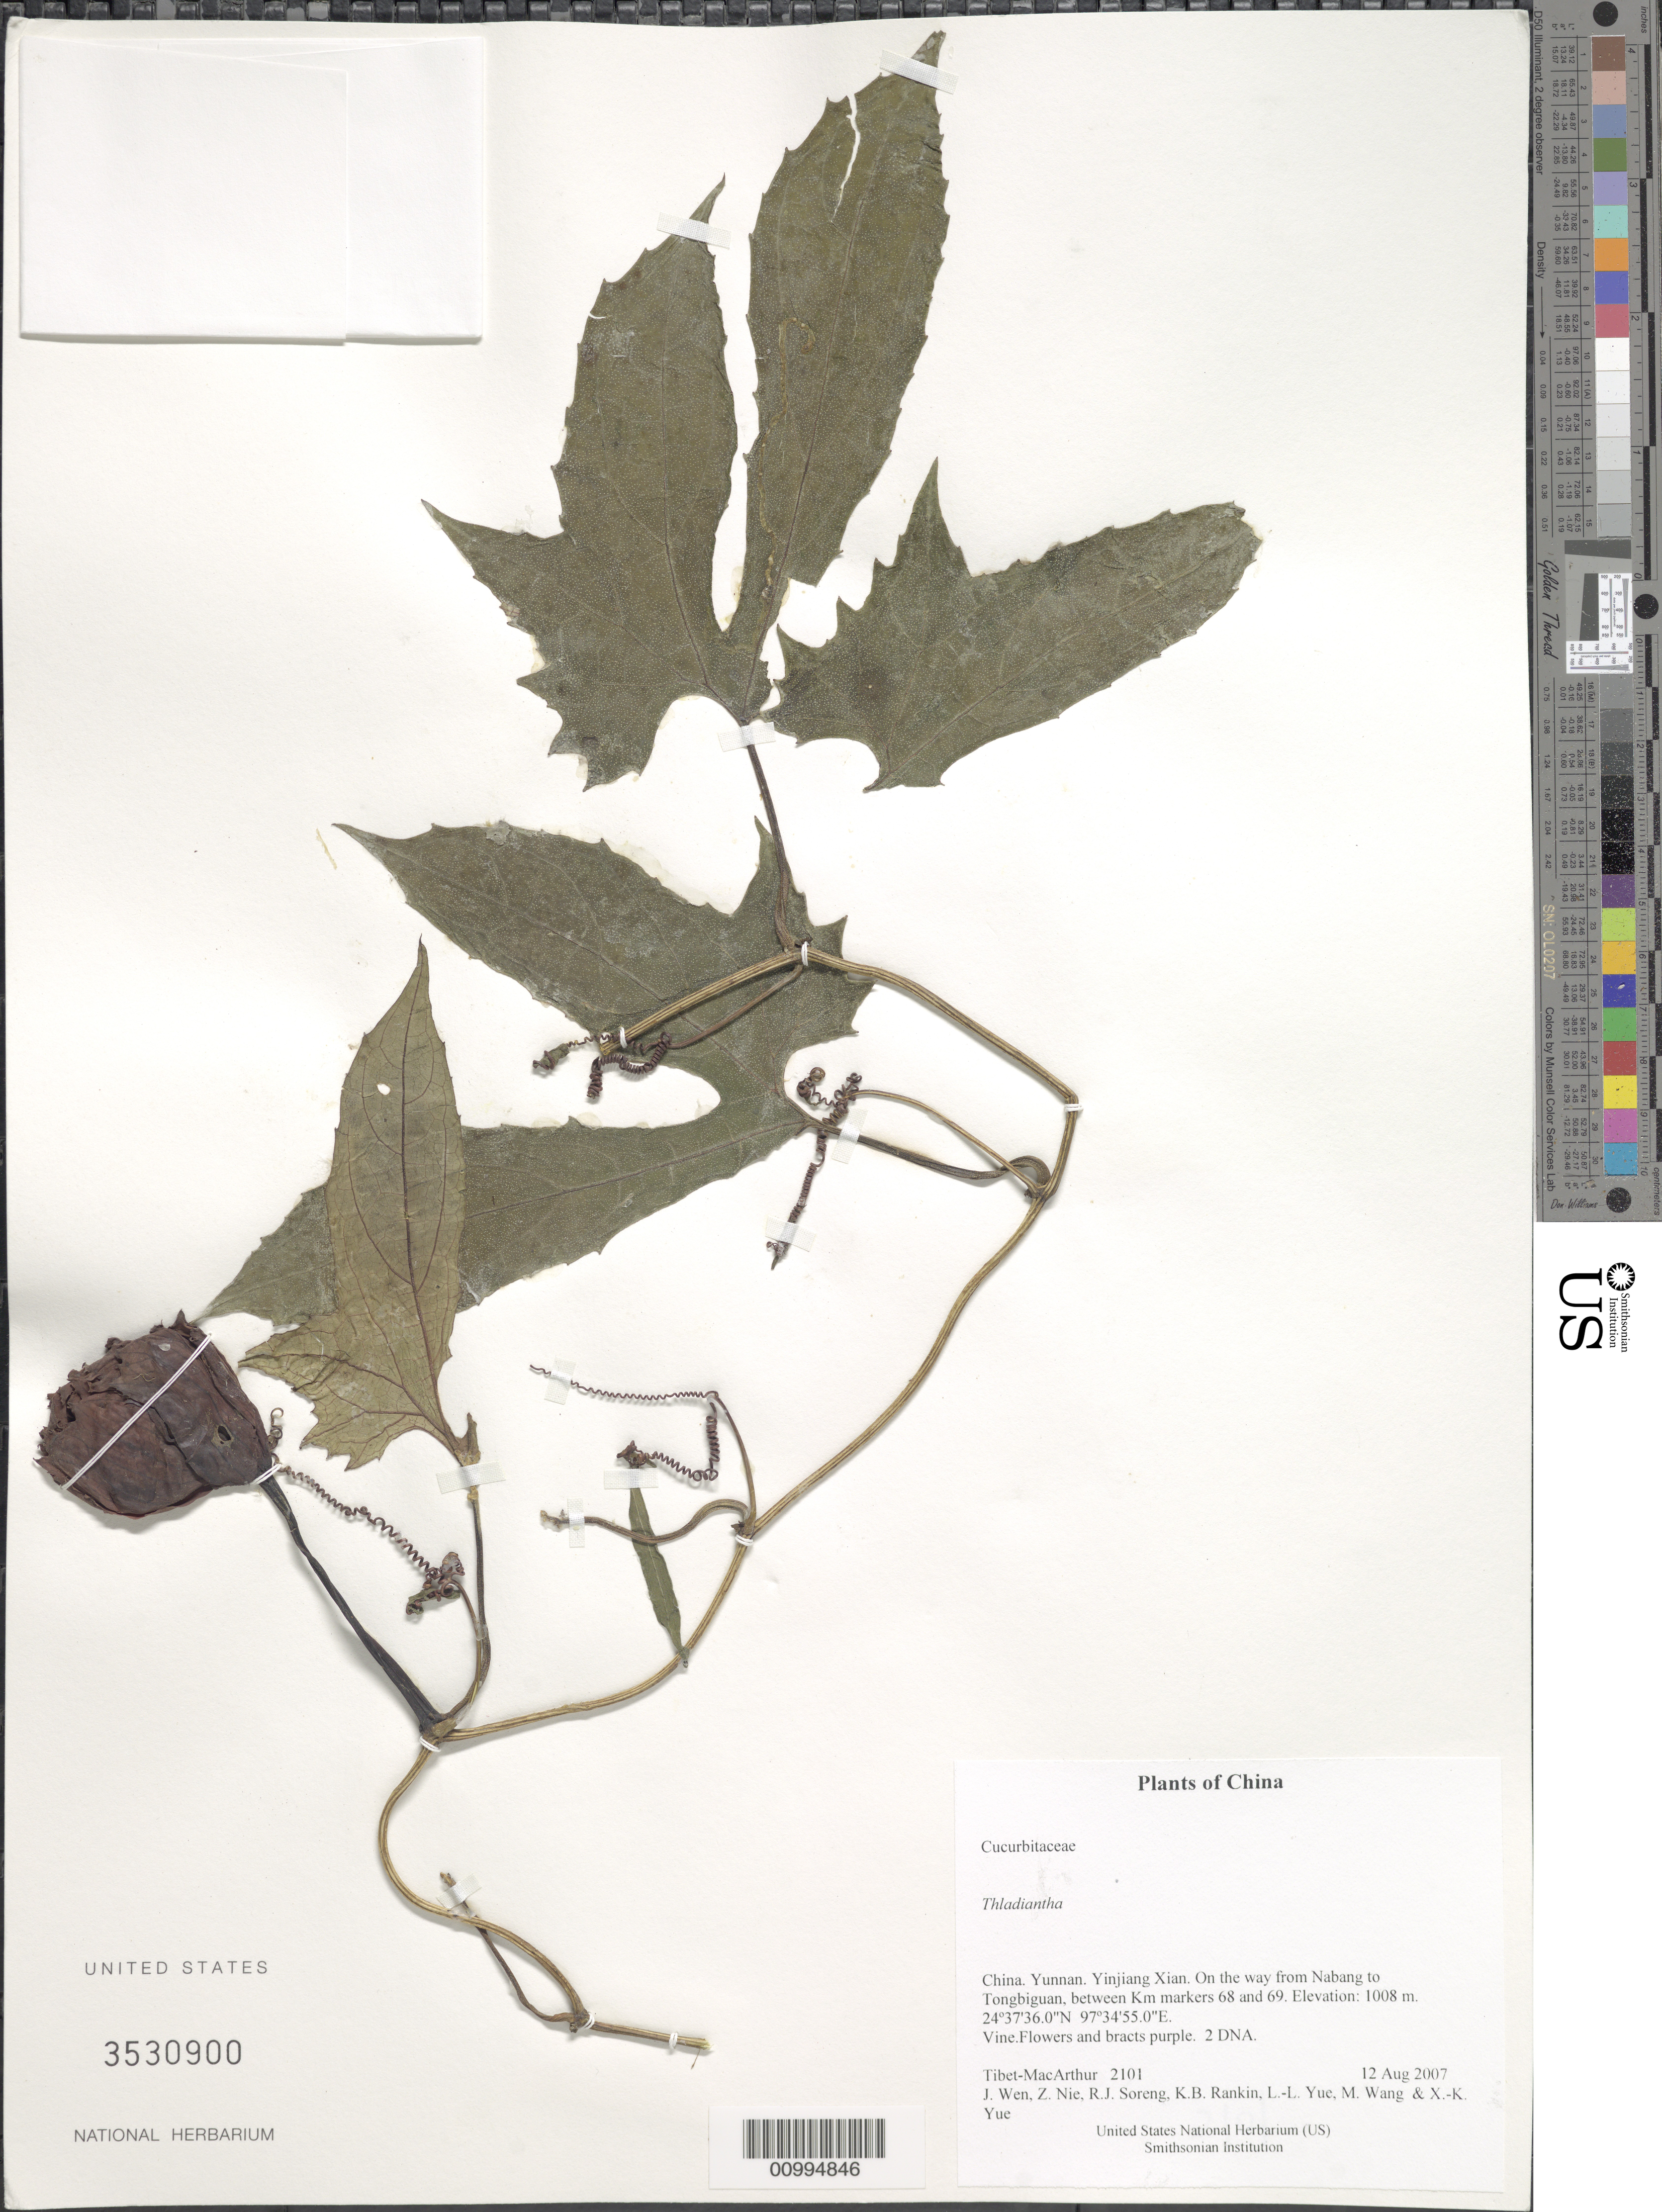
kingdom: Plantae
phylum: Tracheophyta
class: Magnoliopsida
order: Cucurbitales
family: Cucurbitaceae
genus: Thladiantha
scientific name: Thladiantha sp.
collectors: Tibet-MacArthur, J. Wen, Z. Nie, R. J. Soreng, K. Rankin, L. Yue, M. Wang & X. Yue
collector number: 2101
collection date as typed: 12 Aug 2007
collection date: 2007-08-12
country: China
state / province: Yunnan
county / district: Yinjiang Xian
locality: On the way from Nabang to Tongbiguan, between Km markers 68 and 69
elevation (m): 1008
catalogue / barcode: US 3530900